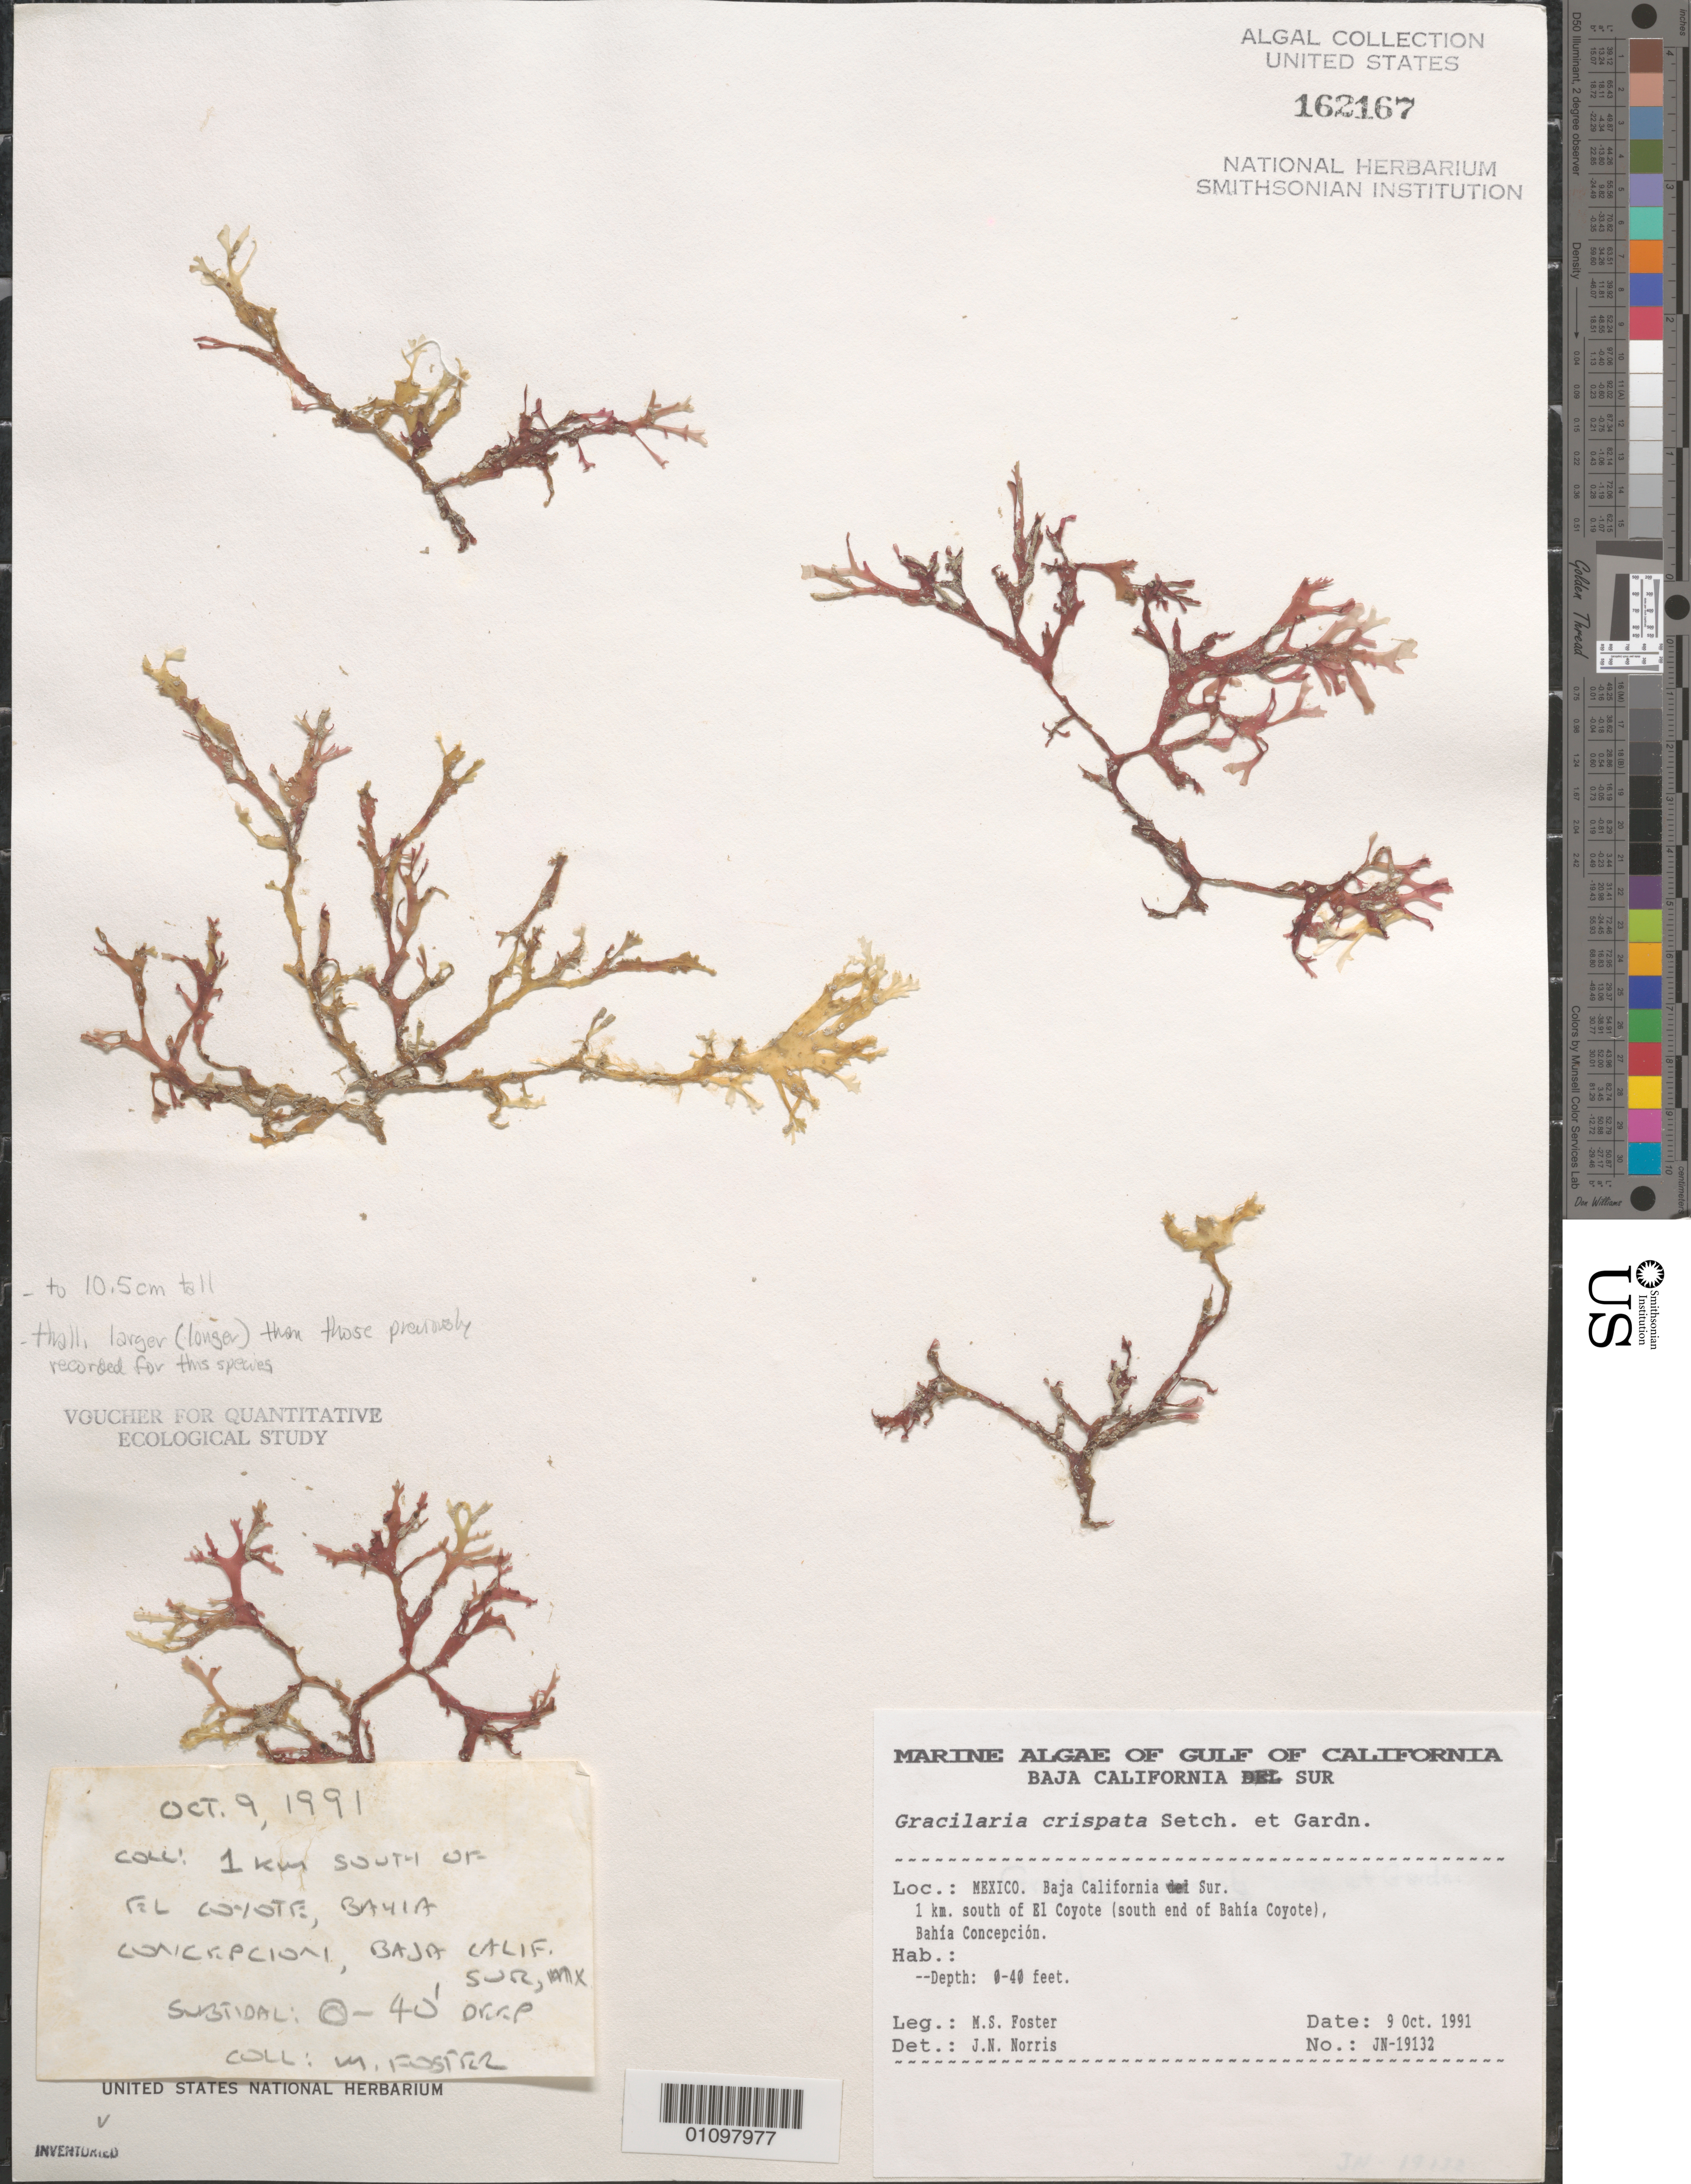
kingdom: Plantae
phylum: Rhodophyta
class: Florideophyceae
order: Gracilariales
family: Gracilariaceae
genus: Gracilaria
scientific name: Gracilaria crispata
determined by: Norris, James N.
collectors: M. Foster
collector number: JN-19132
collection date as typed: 09 Oct 1991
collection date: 1991-10-09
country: Mexico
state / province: Baja California Sur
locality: Bahia Concepcion, 1 km south of El Coyote, south end of Bahia Coyote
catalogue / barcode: US 162167